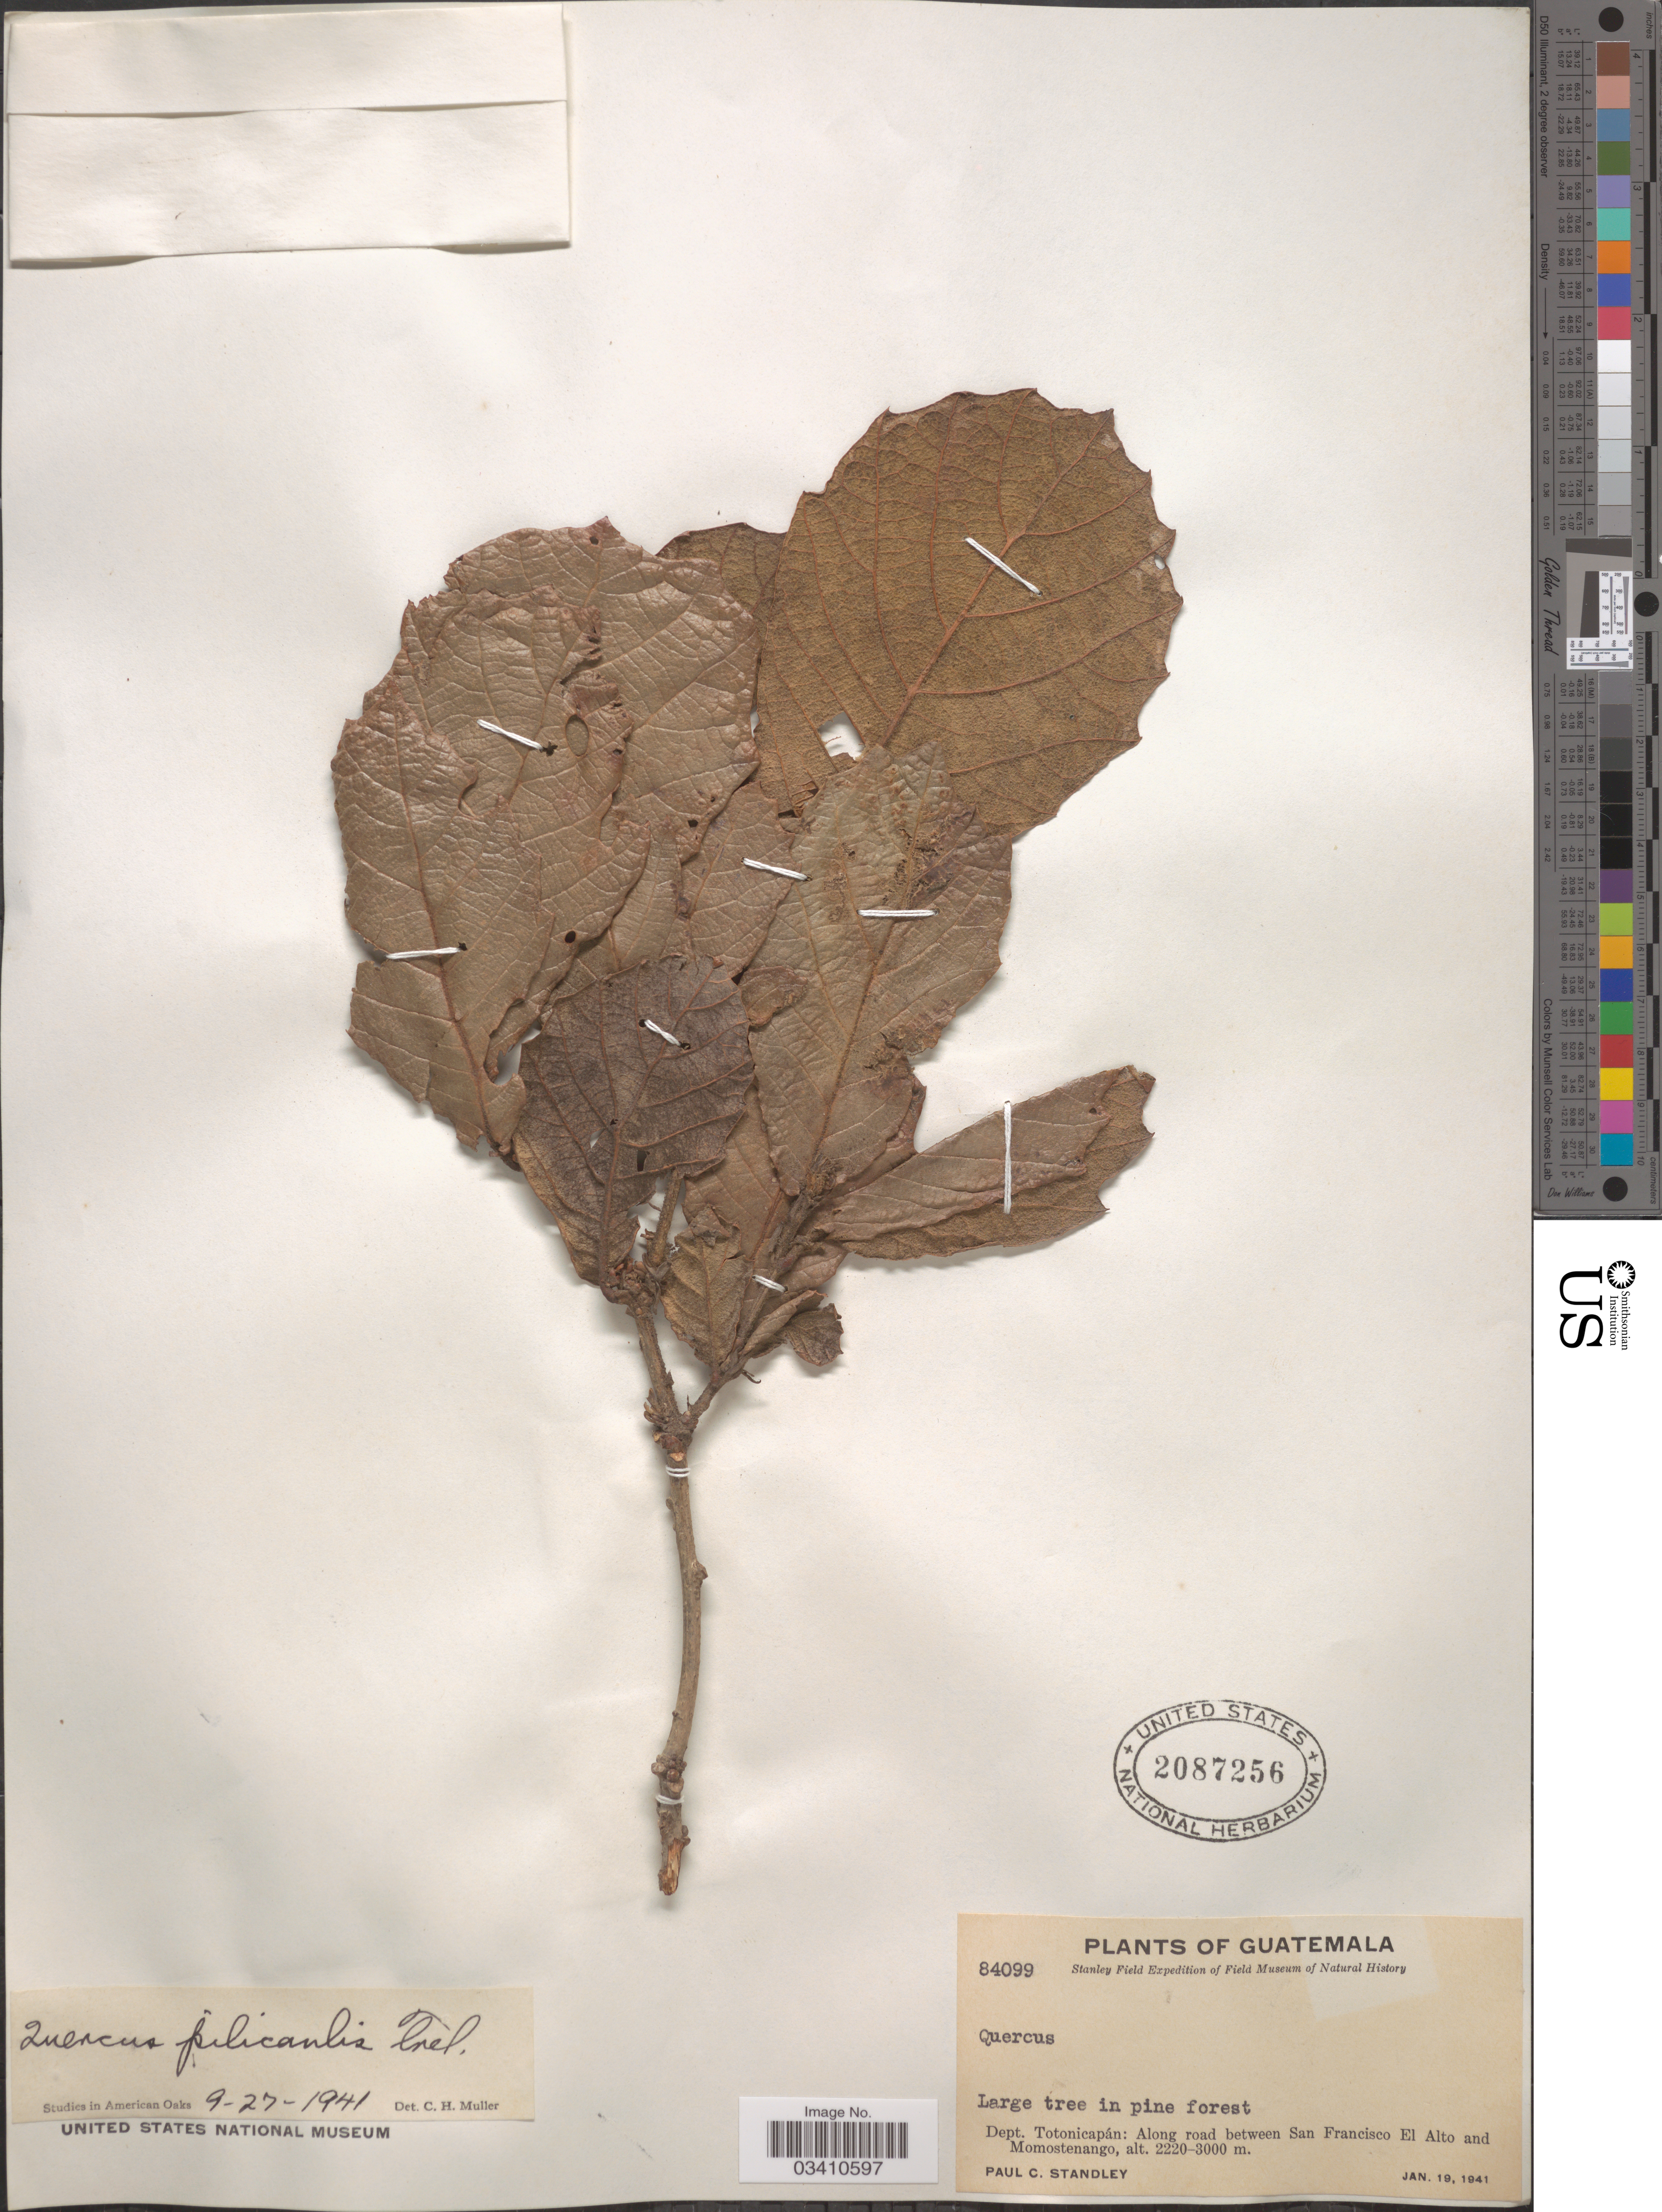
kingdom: Plantae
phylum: Tracheophyta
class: Magnoliopsida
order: Fagales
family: Fagaceae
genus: Quercus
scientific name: Quercus pilicaulis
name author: Trel.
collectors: P. C. Standley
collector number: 84099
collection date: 1941-01-19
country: Guatemala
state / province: Totonicapan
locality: Dept. Totonicapán: Along road between San Francisco El Alto and Momostenango.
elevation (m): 2220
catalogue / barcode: US 2087256